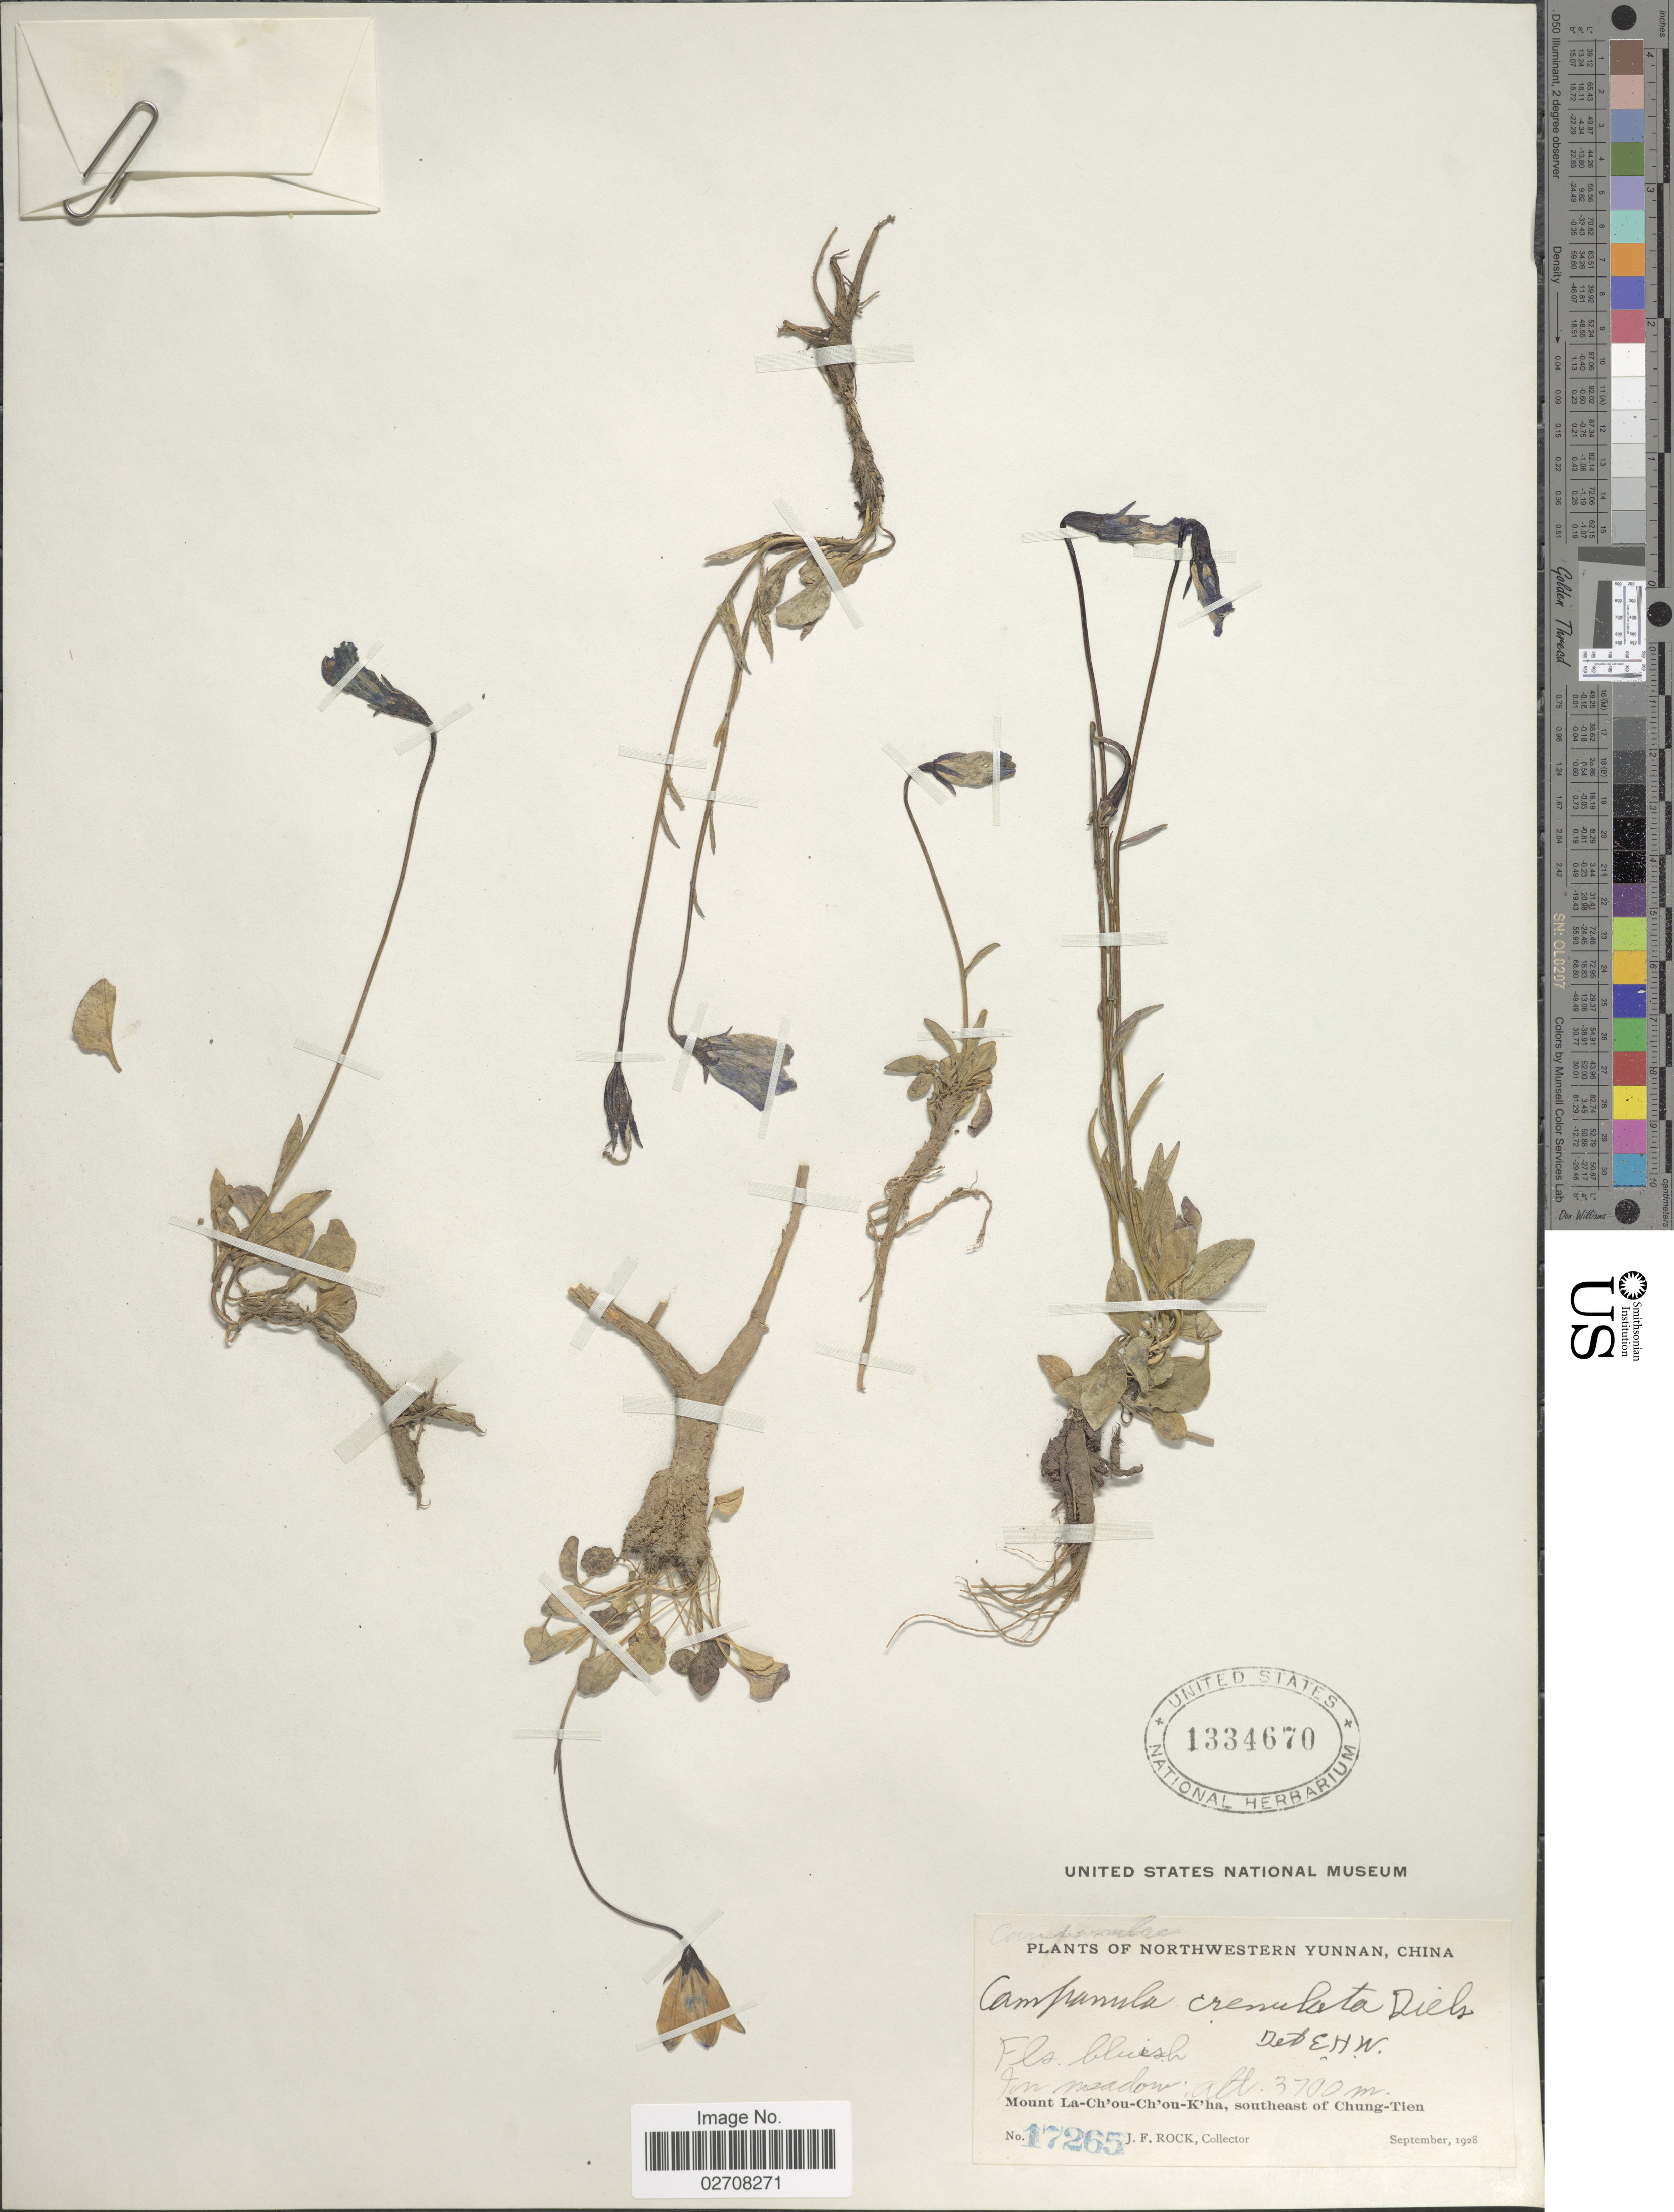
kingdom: Plantae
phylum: Tracheophyta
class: Magnoliopsida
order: Asterales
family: Campanulaceae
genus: Campanula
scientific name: Campanula crenulata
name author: Franch.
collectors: J. F. Rock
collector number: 17265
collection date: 1928-09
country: China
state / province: Yunnan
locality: Northwestern Yunnan. Mount La-Ch'ou-K'ha, southeast of Chung-Tien.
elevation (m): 3700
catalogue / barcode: US 1334670